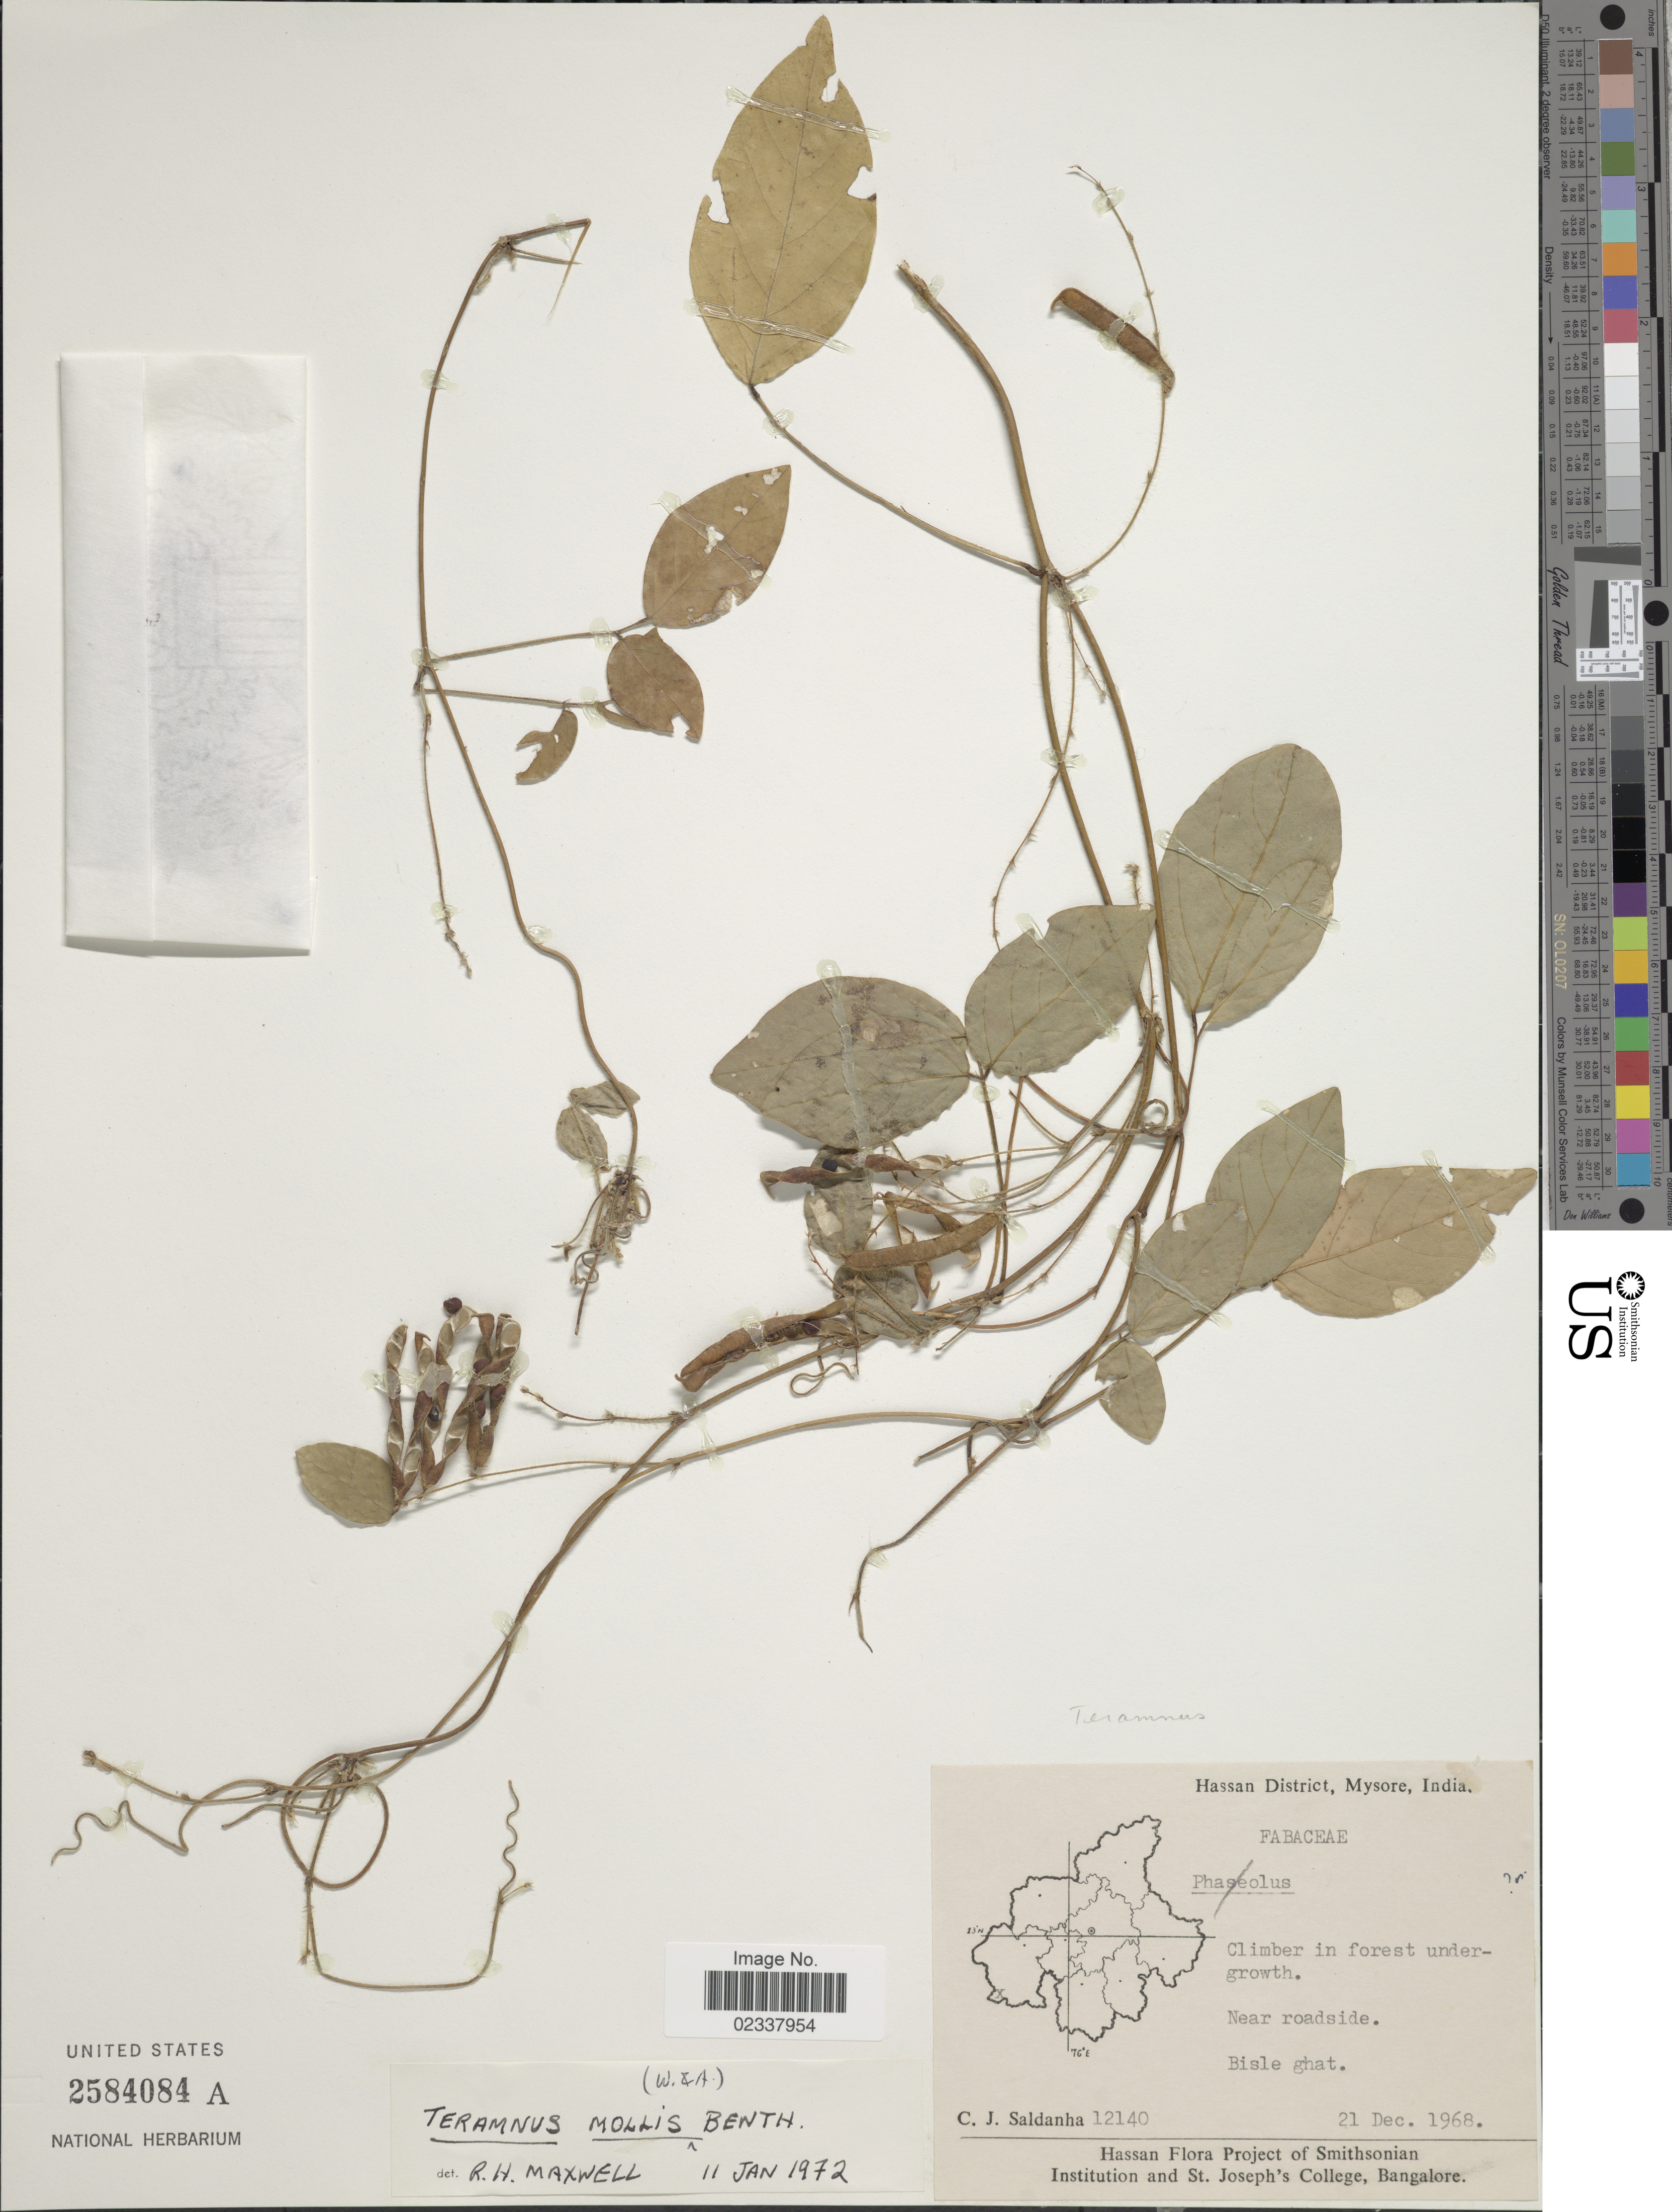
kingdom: Plantae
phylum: Tracheophyta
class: Magnoliopsida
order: Fabales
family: Fabaceae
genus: Teramnus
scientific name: Teramnus mollis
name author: (Wight & Arn.) Benth.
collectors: C. J. Saldanha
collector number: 12140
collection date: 1968-12-21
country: India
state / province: Karnataka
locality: Hassan District, Mysore, Bisle ghat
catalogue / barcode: US 2584084A